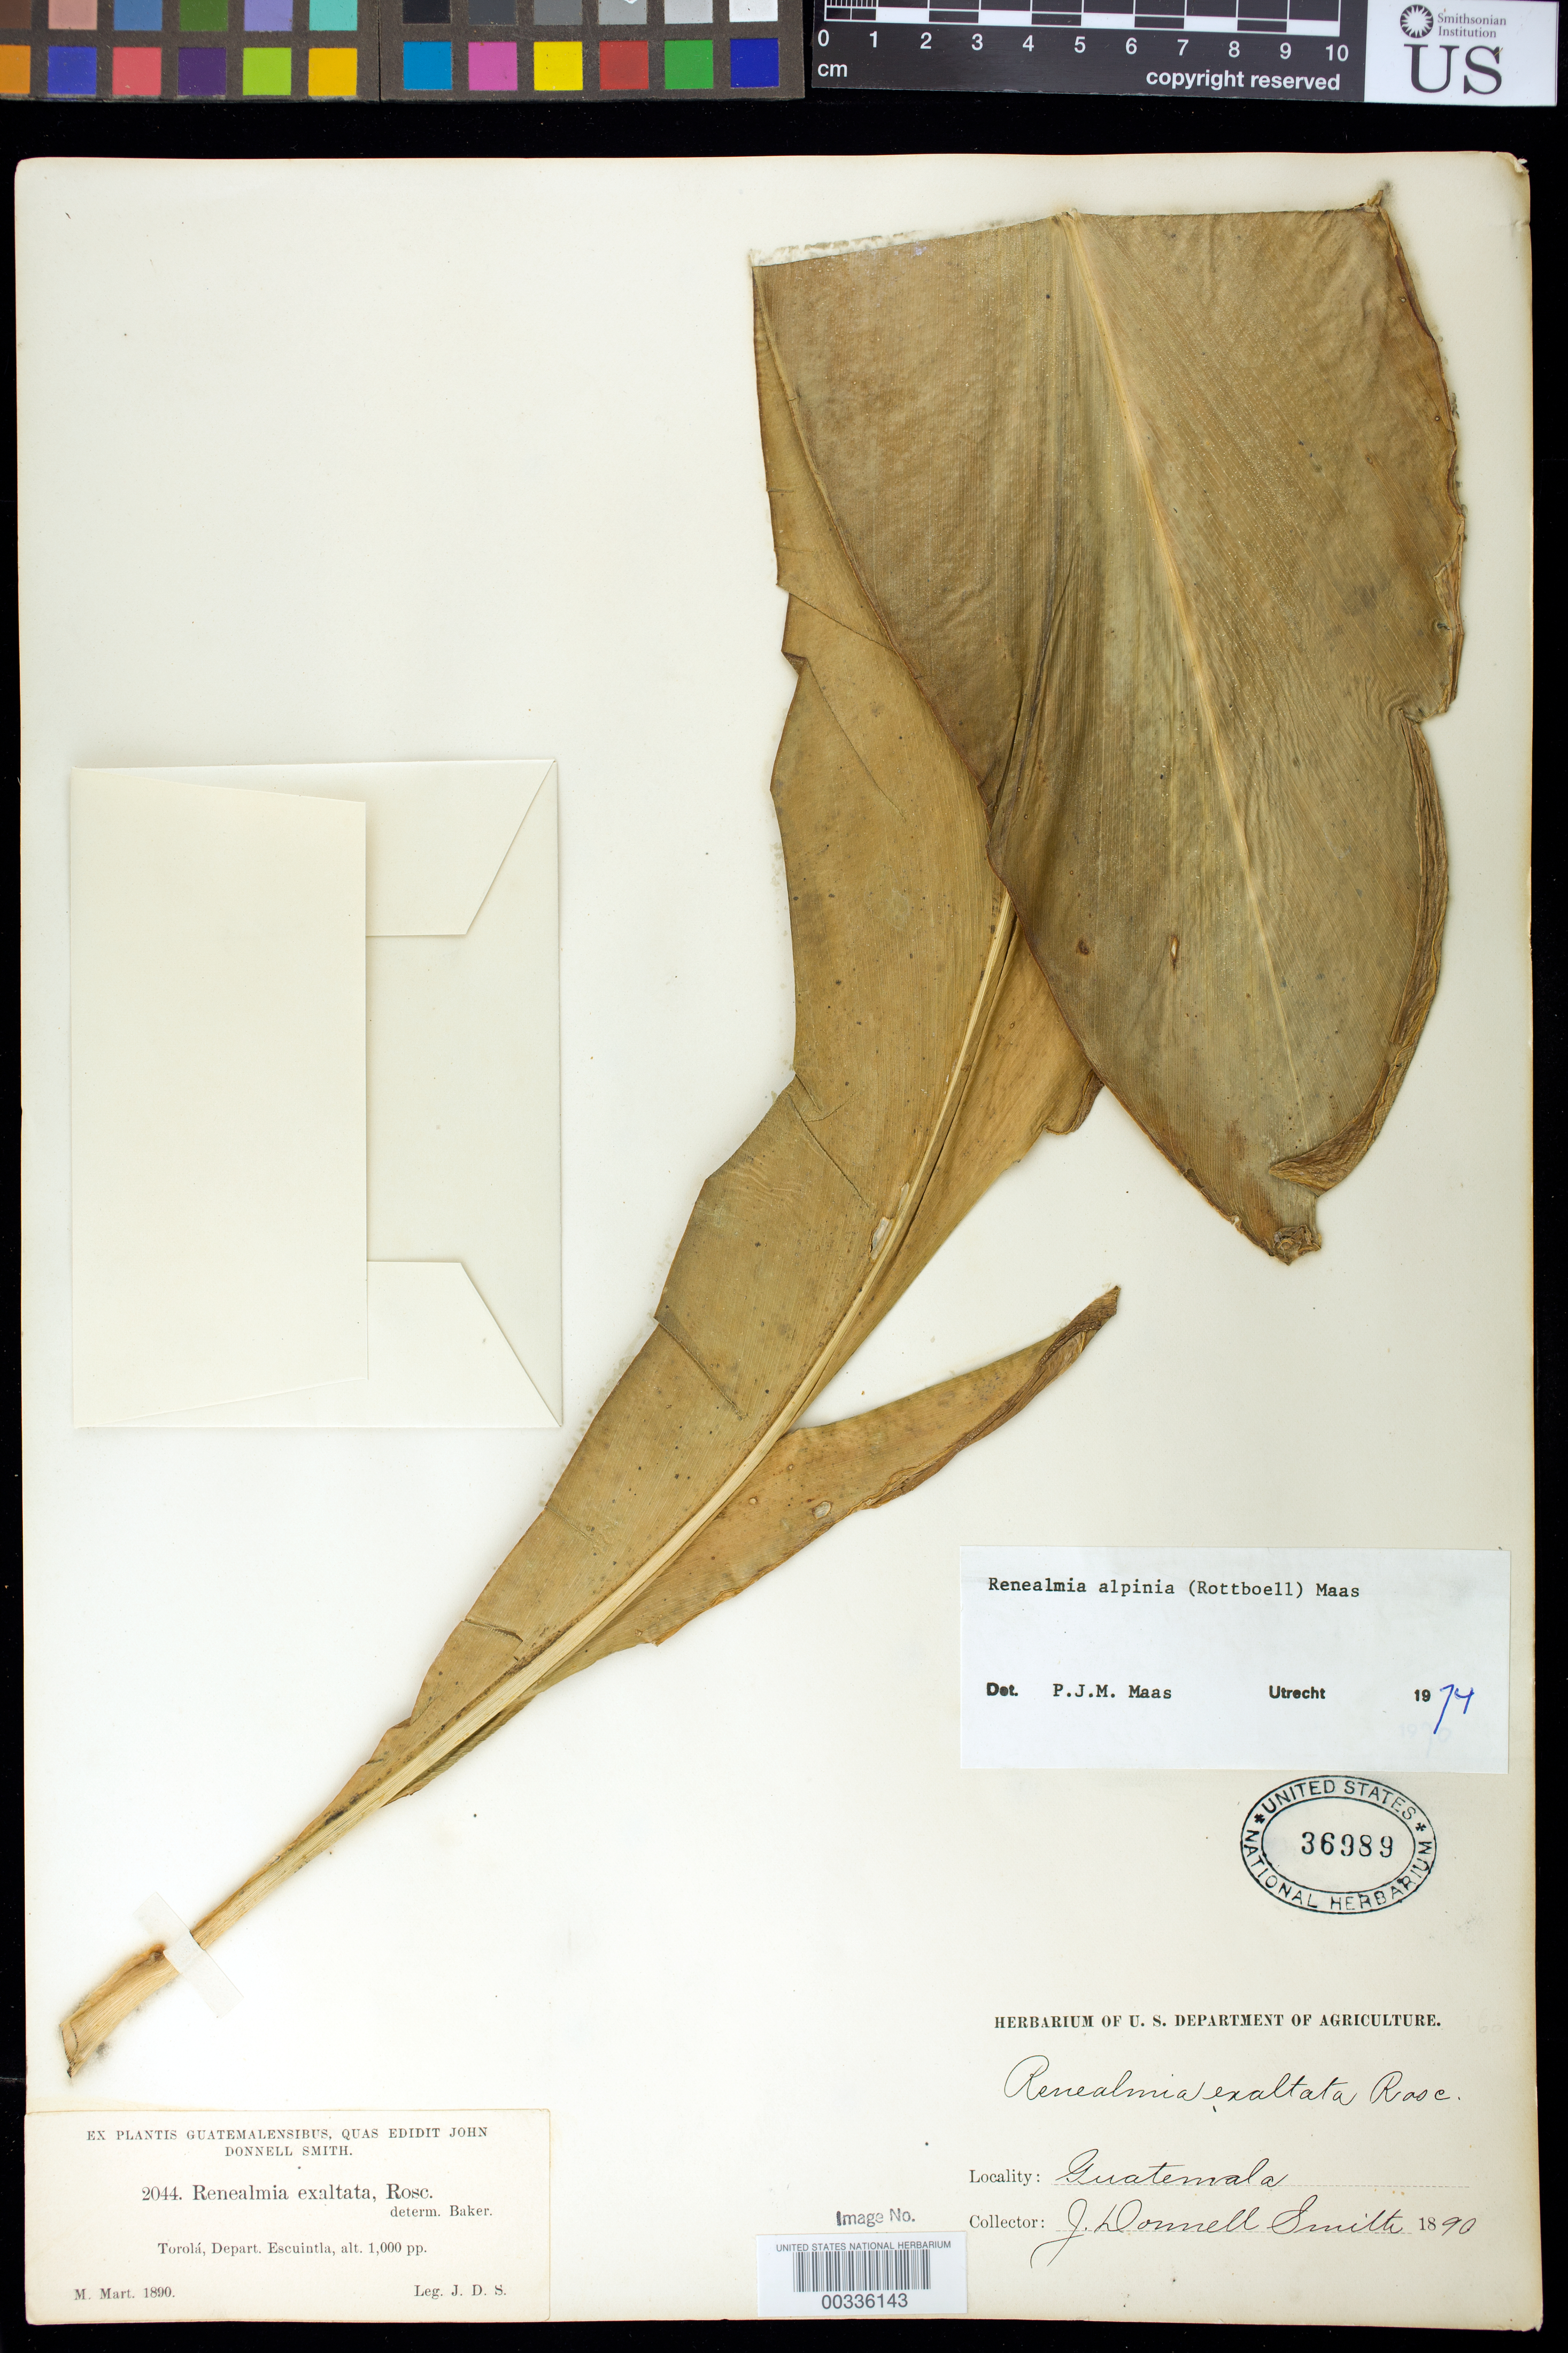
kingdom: Plantae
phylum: Tracheophyta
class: Liliopsida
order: Zingiberales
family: Zingiberaceae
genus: Renealmia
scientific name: Renealmia alpinia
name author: (Rottb.) Maas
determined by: Maas, Paul J. M.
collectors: J. Donnell Smith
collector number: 2044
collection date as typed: Mar 1890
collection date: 1890-03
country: Guatemala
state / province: Escuintla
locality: Torola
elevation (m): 305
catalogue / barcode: US 36989